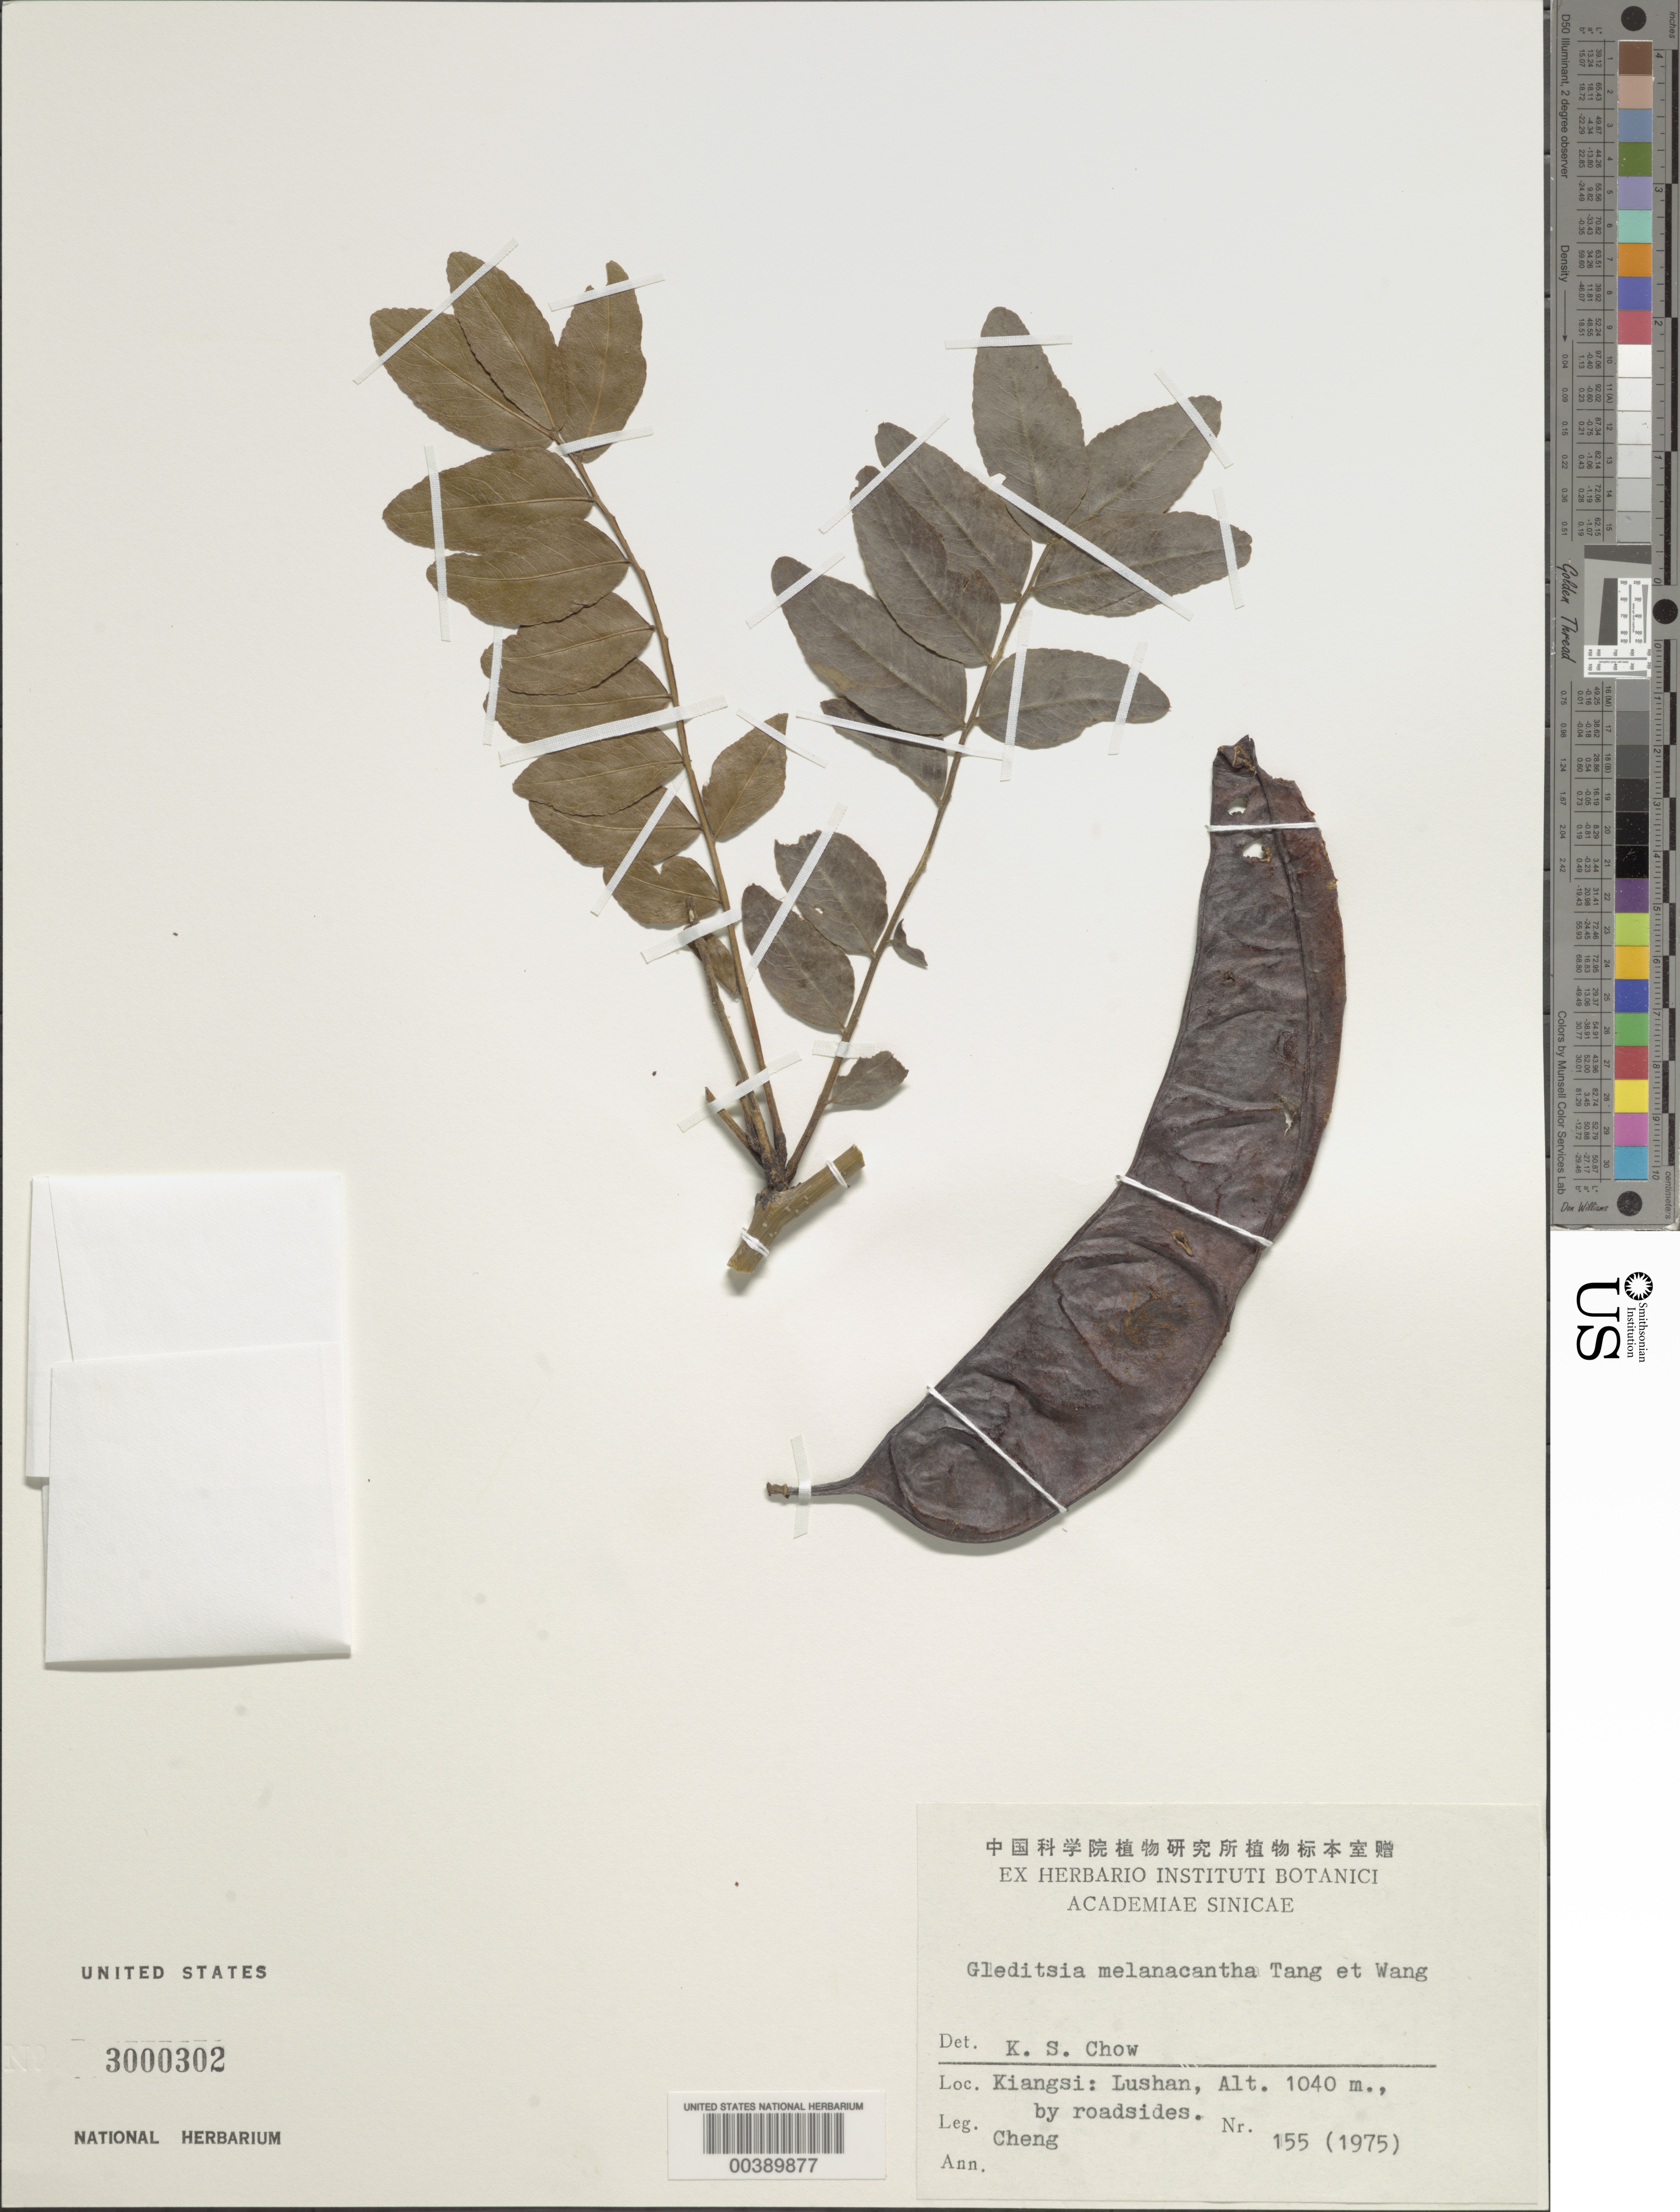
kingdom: Plantae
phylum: Tracheophyta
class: Magnoliopsida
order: Fabales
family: Fabaceae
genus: Gleditsia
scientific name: Gleditsia melanacantha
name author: Tang & F.T. Wang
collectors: -. Cheng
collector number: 155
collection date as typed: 1975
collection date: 1975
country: China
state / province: Jiangxi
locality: Lushan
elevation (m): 1040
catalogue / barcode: US 3000302